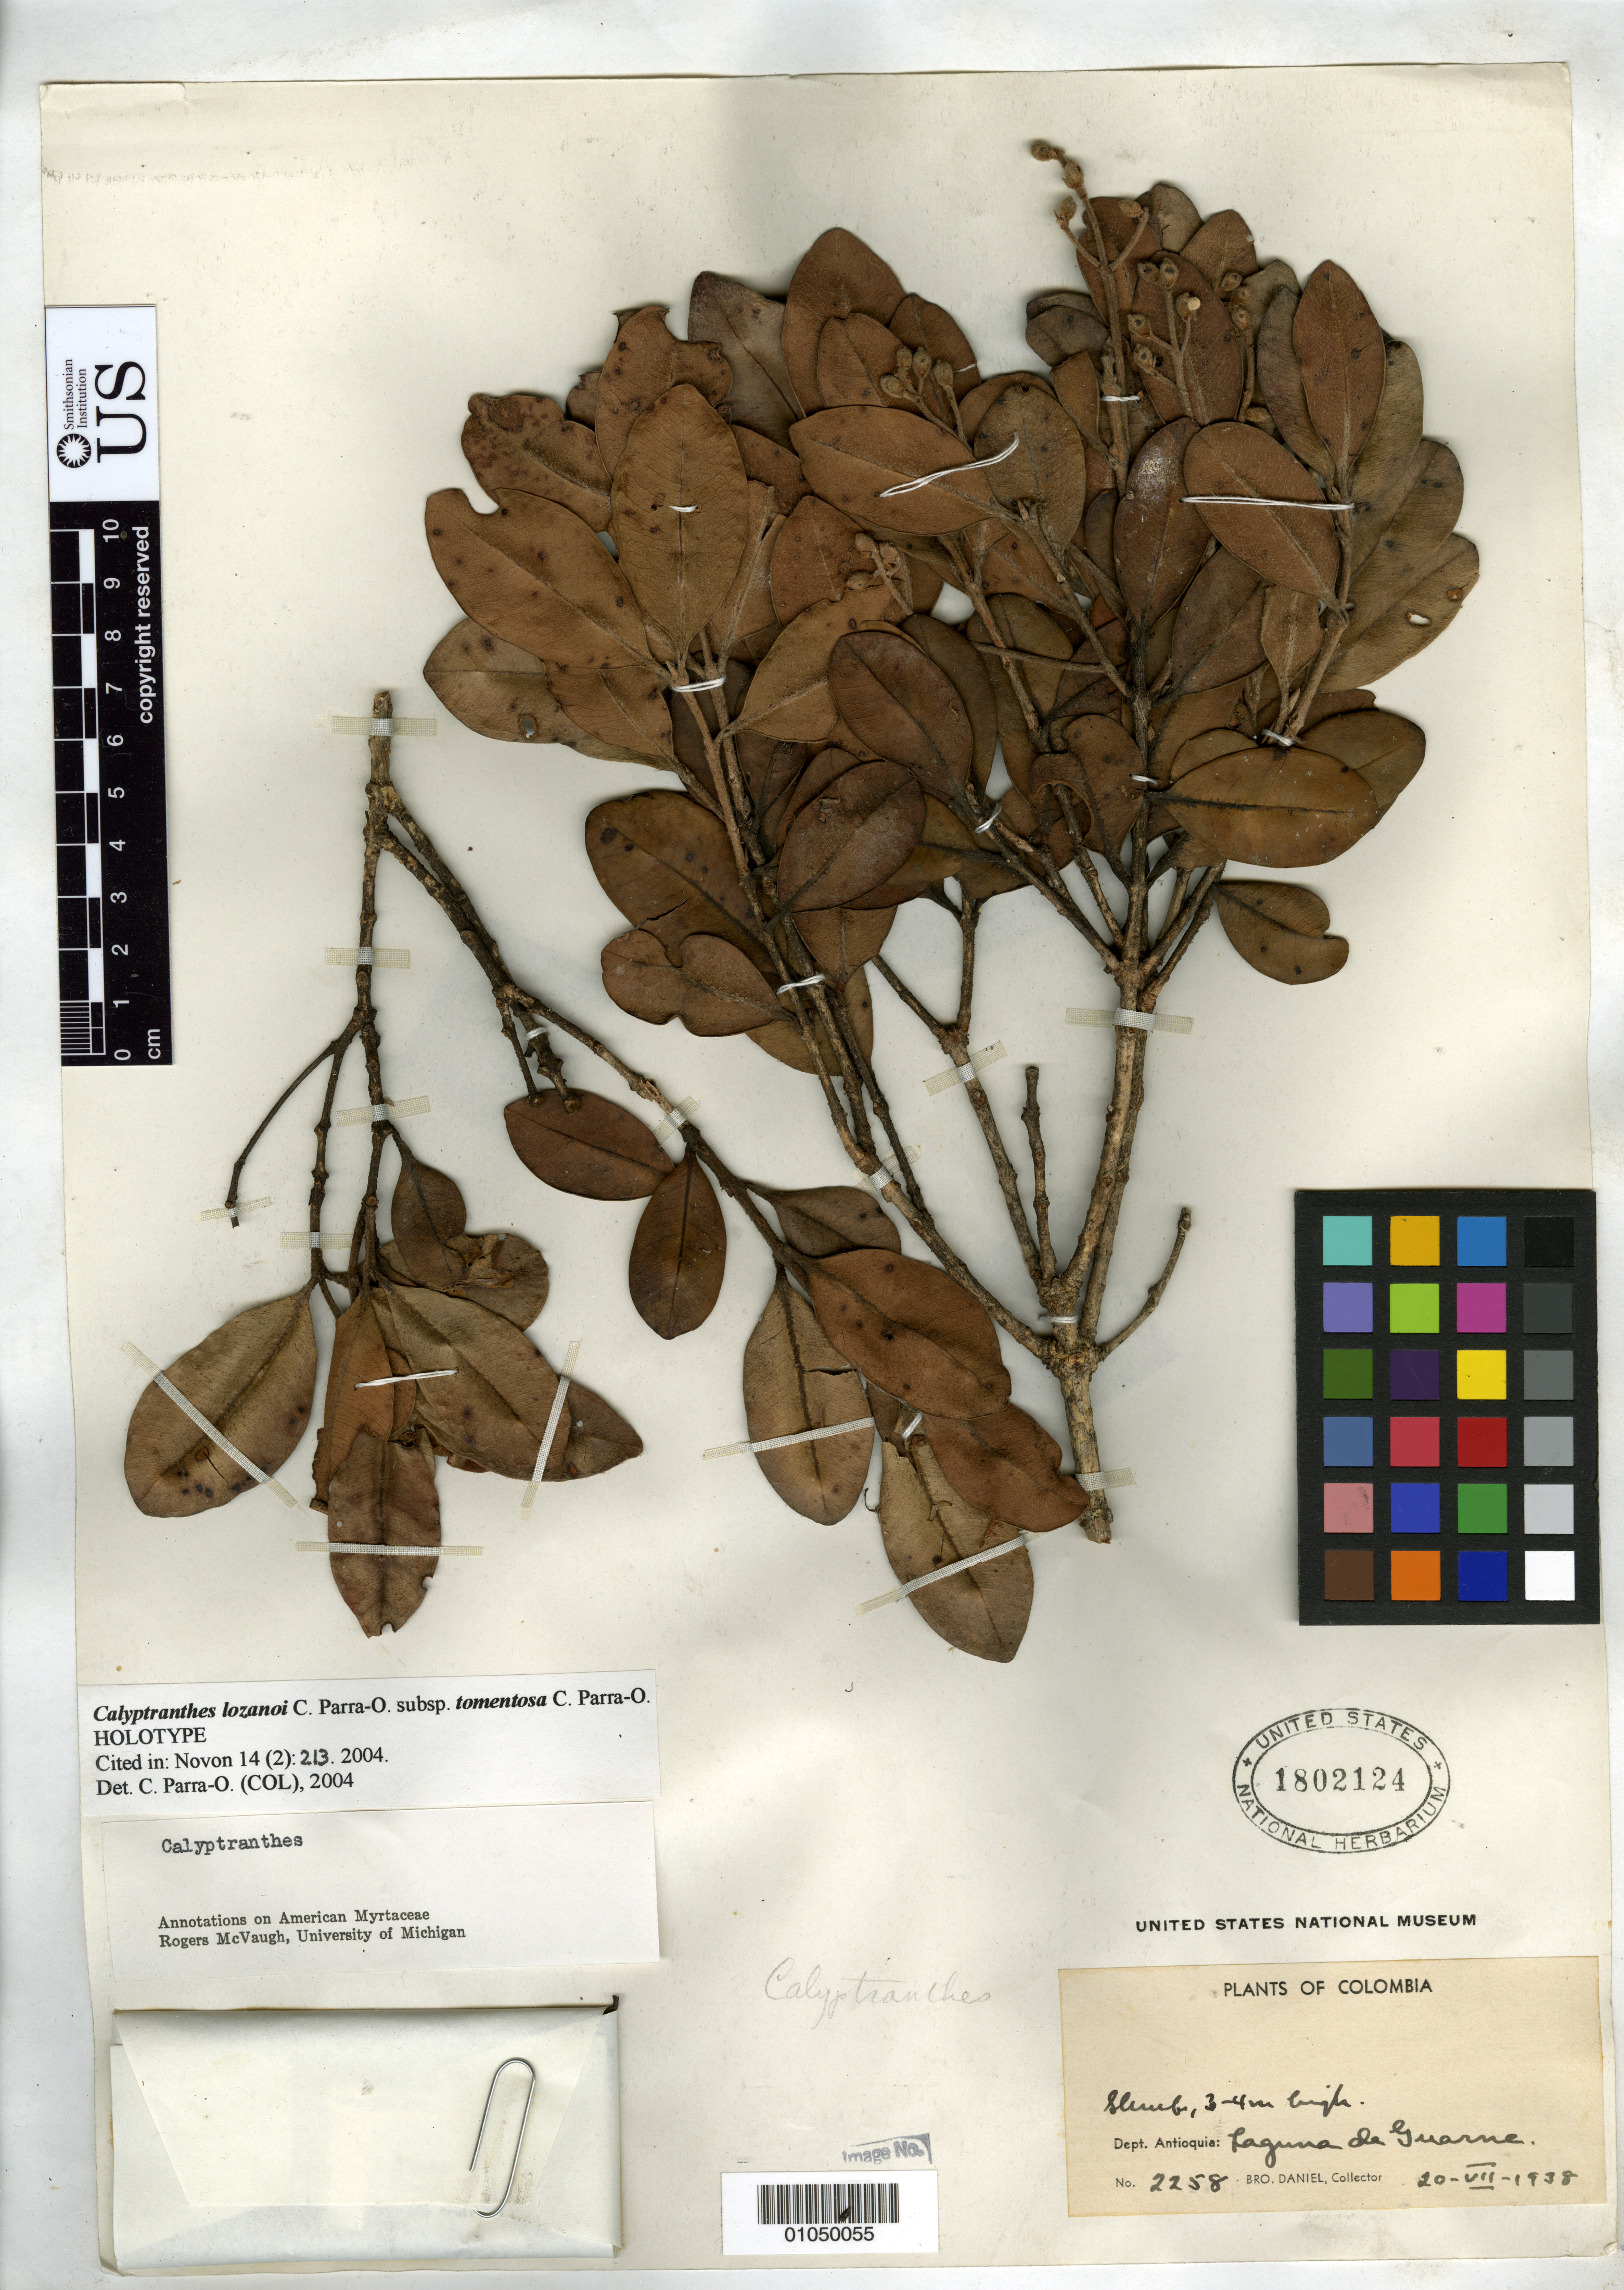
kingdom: Plantae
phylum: Tracheophyta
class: Magnoliopsida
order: Myrtales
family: Myrtaceae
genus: Calyptranthes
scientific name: Calyptranthes lozanoi subsp. tomentosa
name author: Parra-Os.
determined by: Parra-Osorio, C. A.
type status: Holotype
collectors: Bro. Daniel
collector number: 2258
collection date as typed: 20 Jul 1938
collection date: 1938-07-20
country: Colombia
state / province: Antioquia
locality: Dept. Antioquia: Laguna de Guarne.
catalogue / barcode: US 1802124